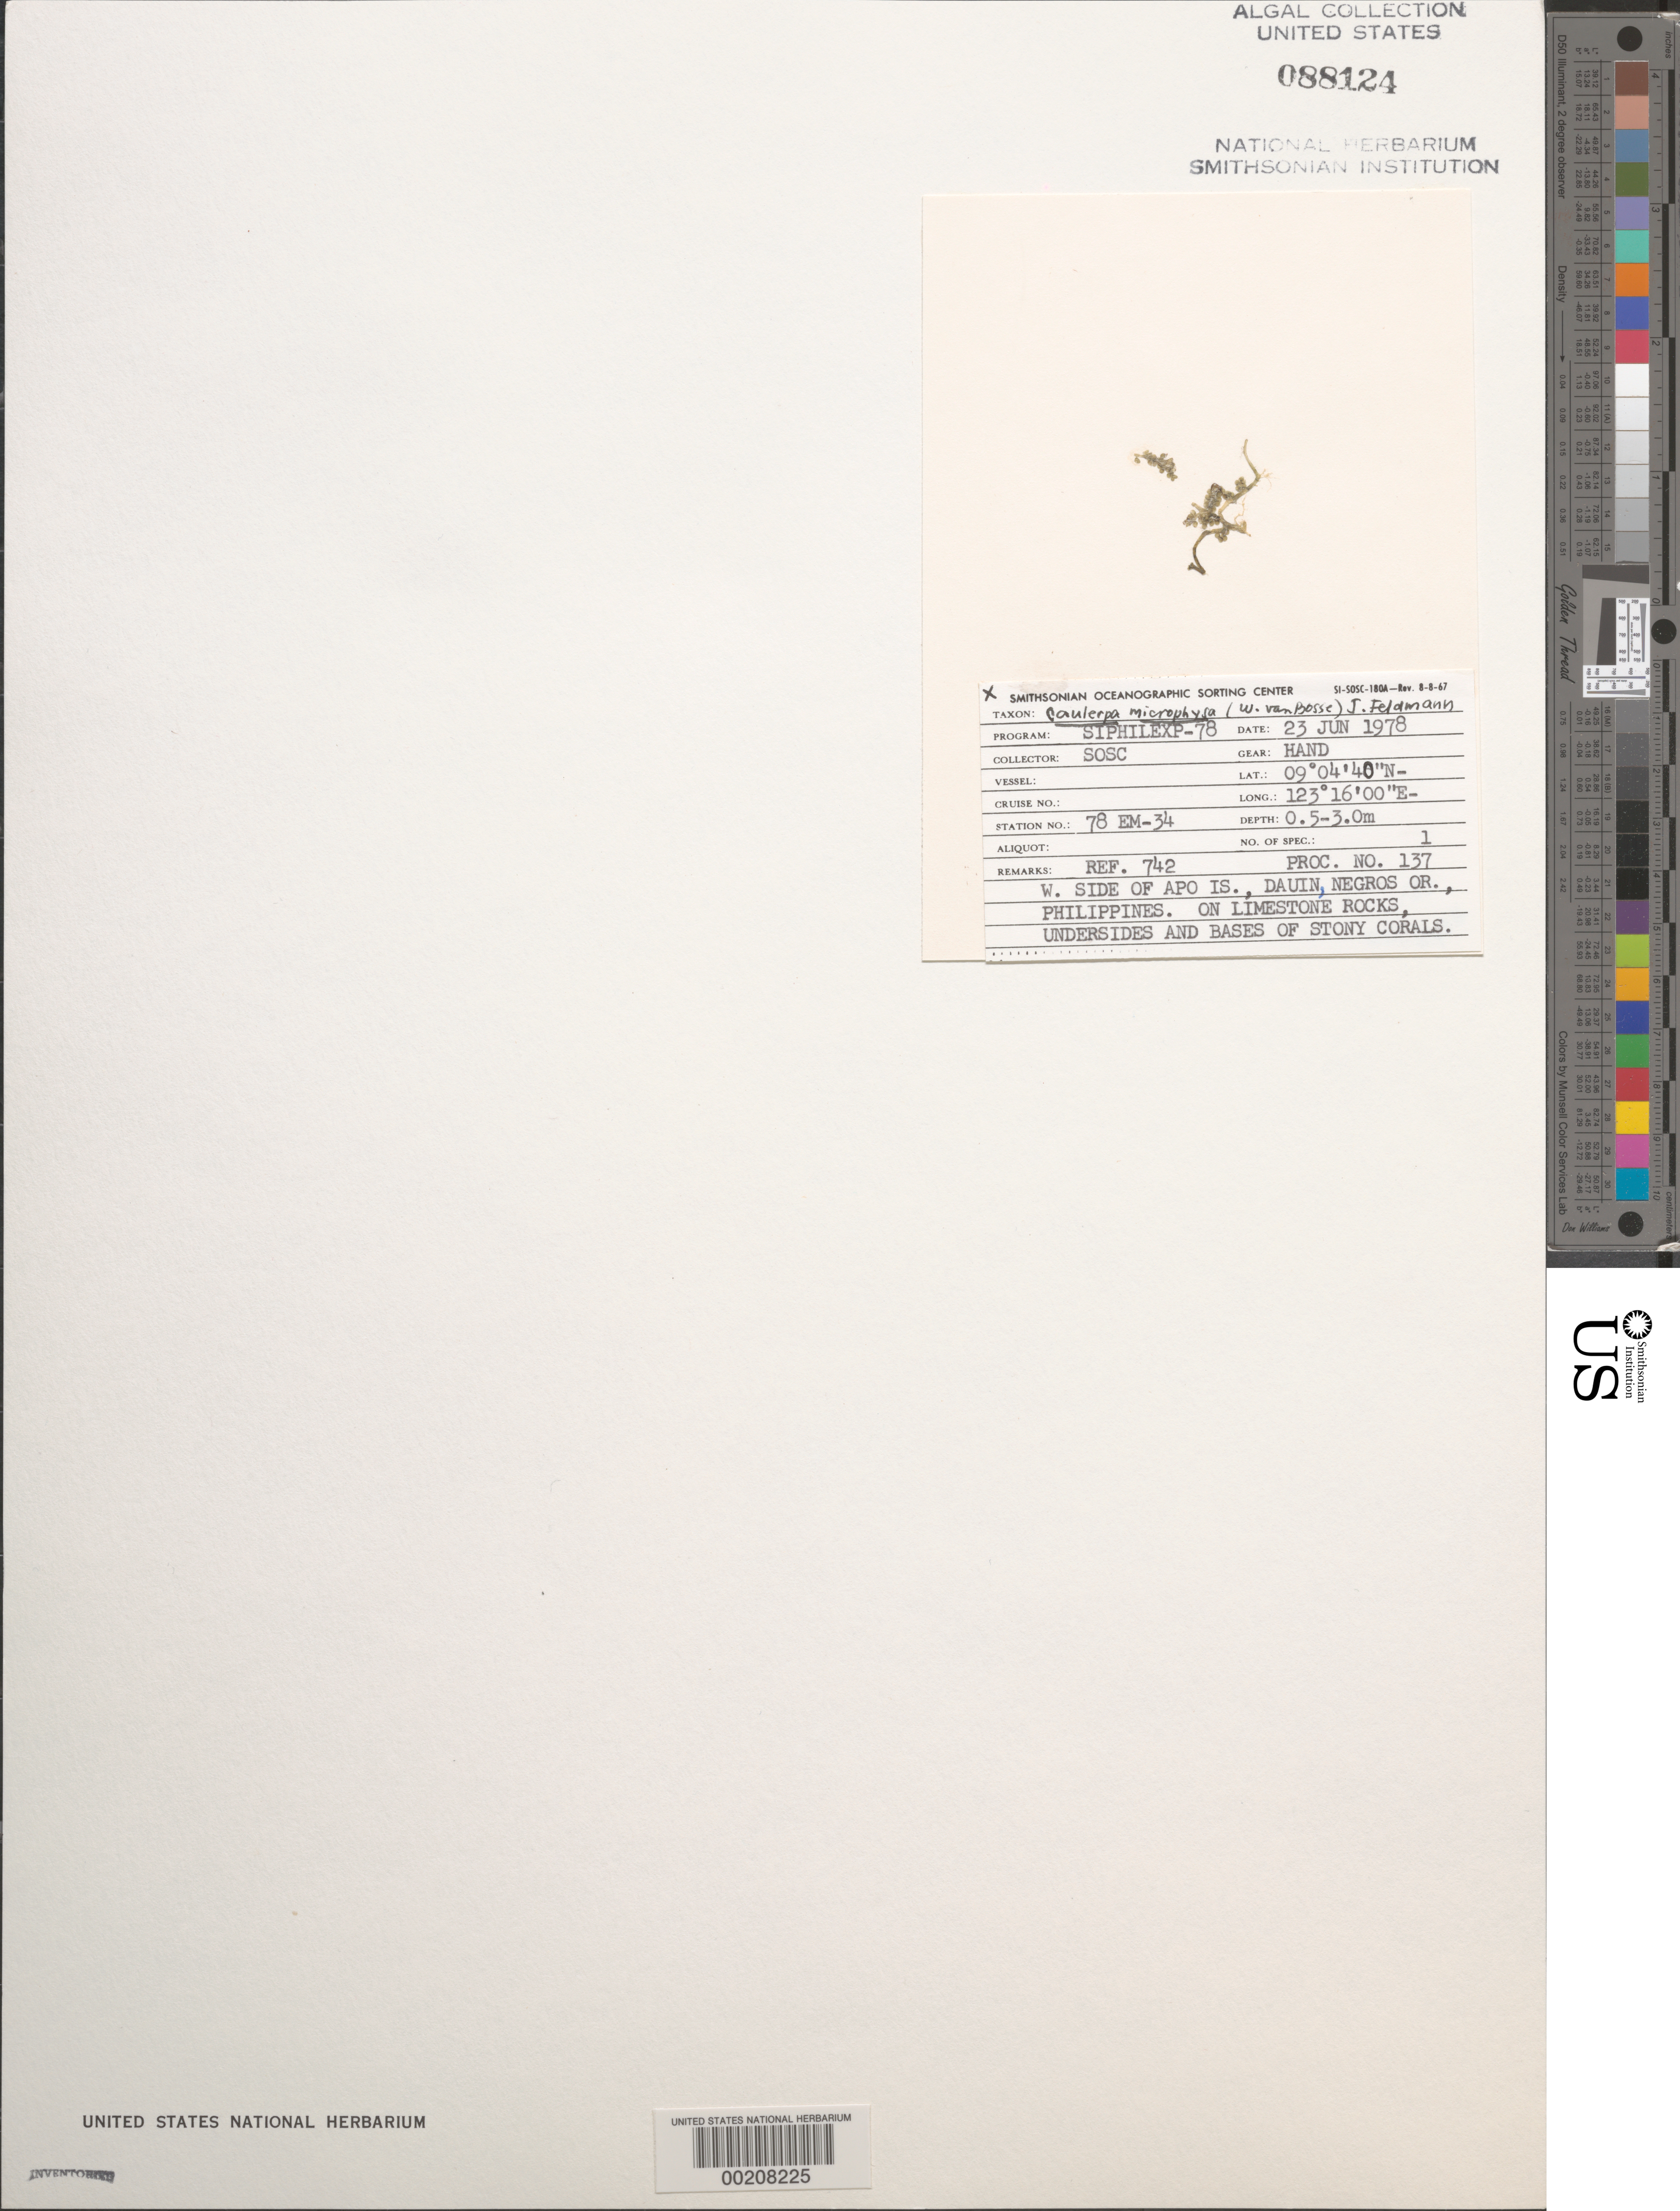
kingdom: Plantae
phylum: Chlorophyta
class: Ulvophyceae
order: Bryopsidales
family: Caulerpaceae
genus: Caulerpa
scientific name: Caulerpa microphysa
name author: (Weber Bosse) Feldmann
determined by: Calumpong, H. P.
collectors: SOSC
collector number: Station 78 Em-34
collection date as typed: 23 Jun 1978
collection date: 1978-06-23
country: Philippines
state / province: Central Visayas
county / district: Negros Oriental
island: Apo Island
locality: Apo Island, Dauin, Negros Oriental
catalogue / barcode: US 88124